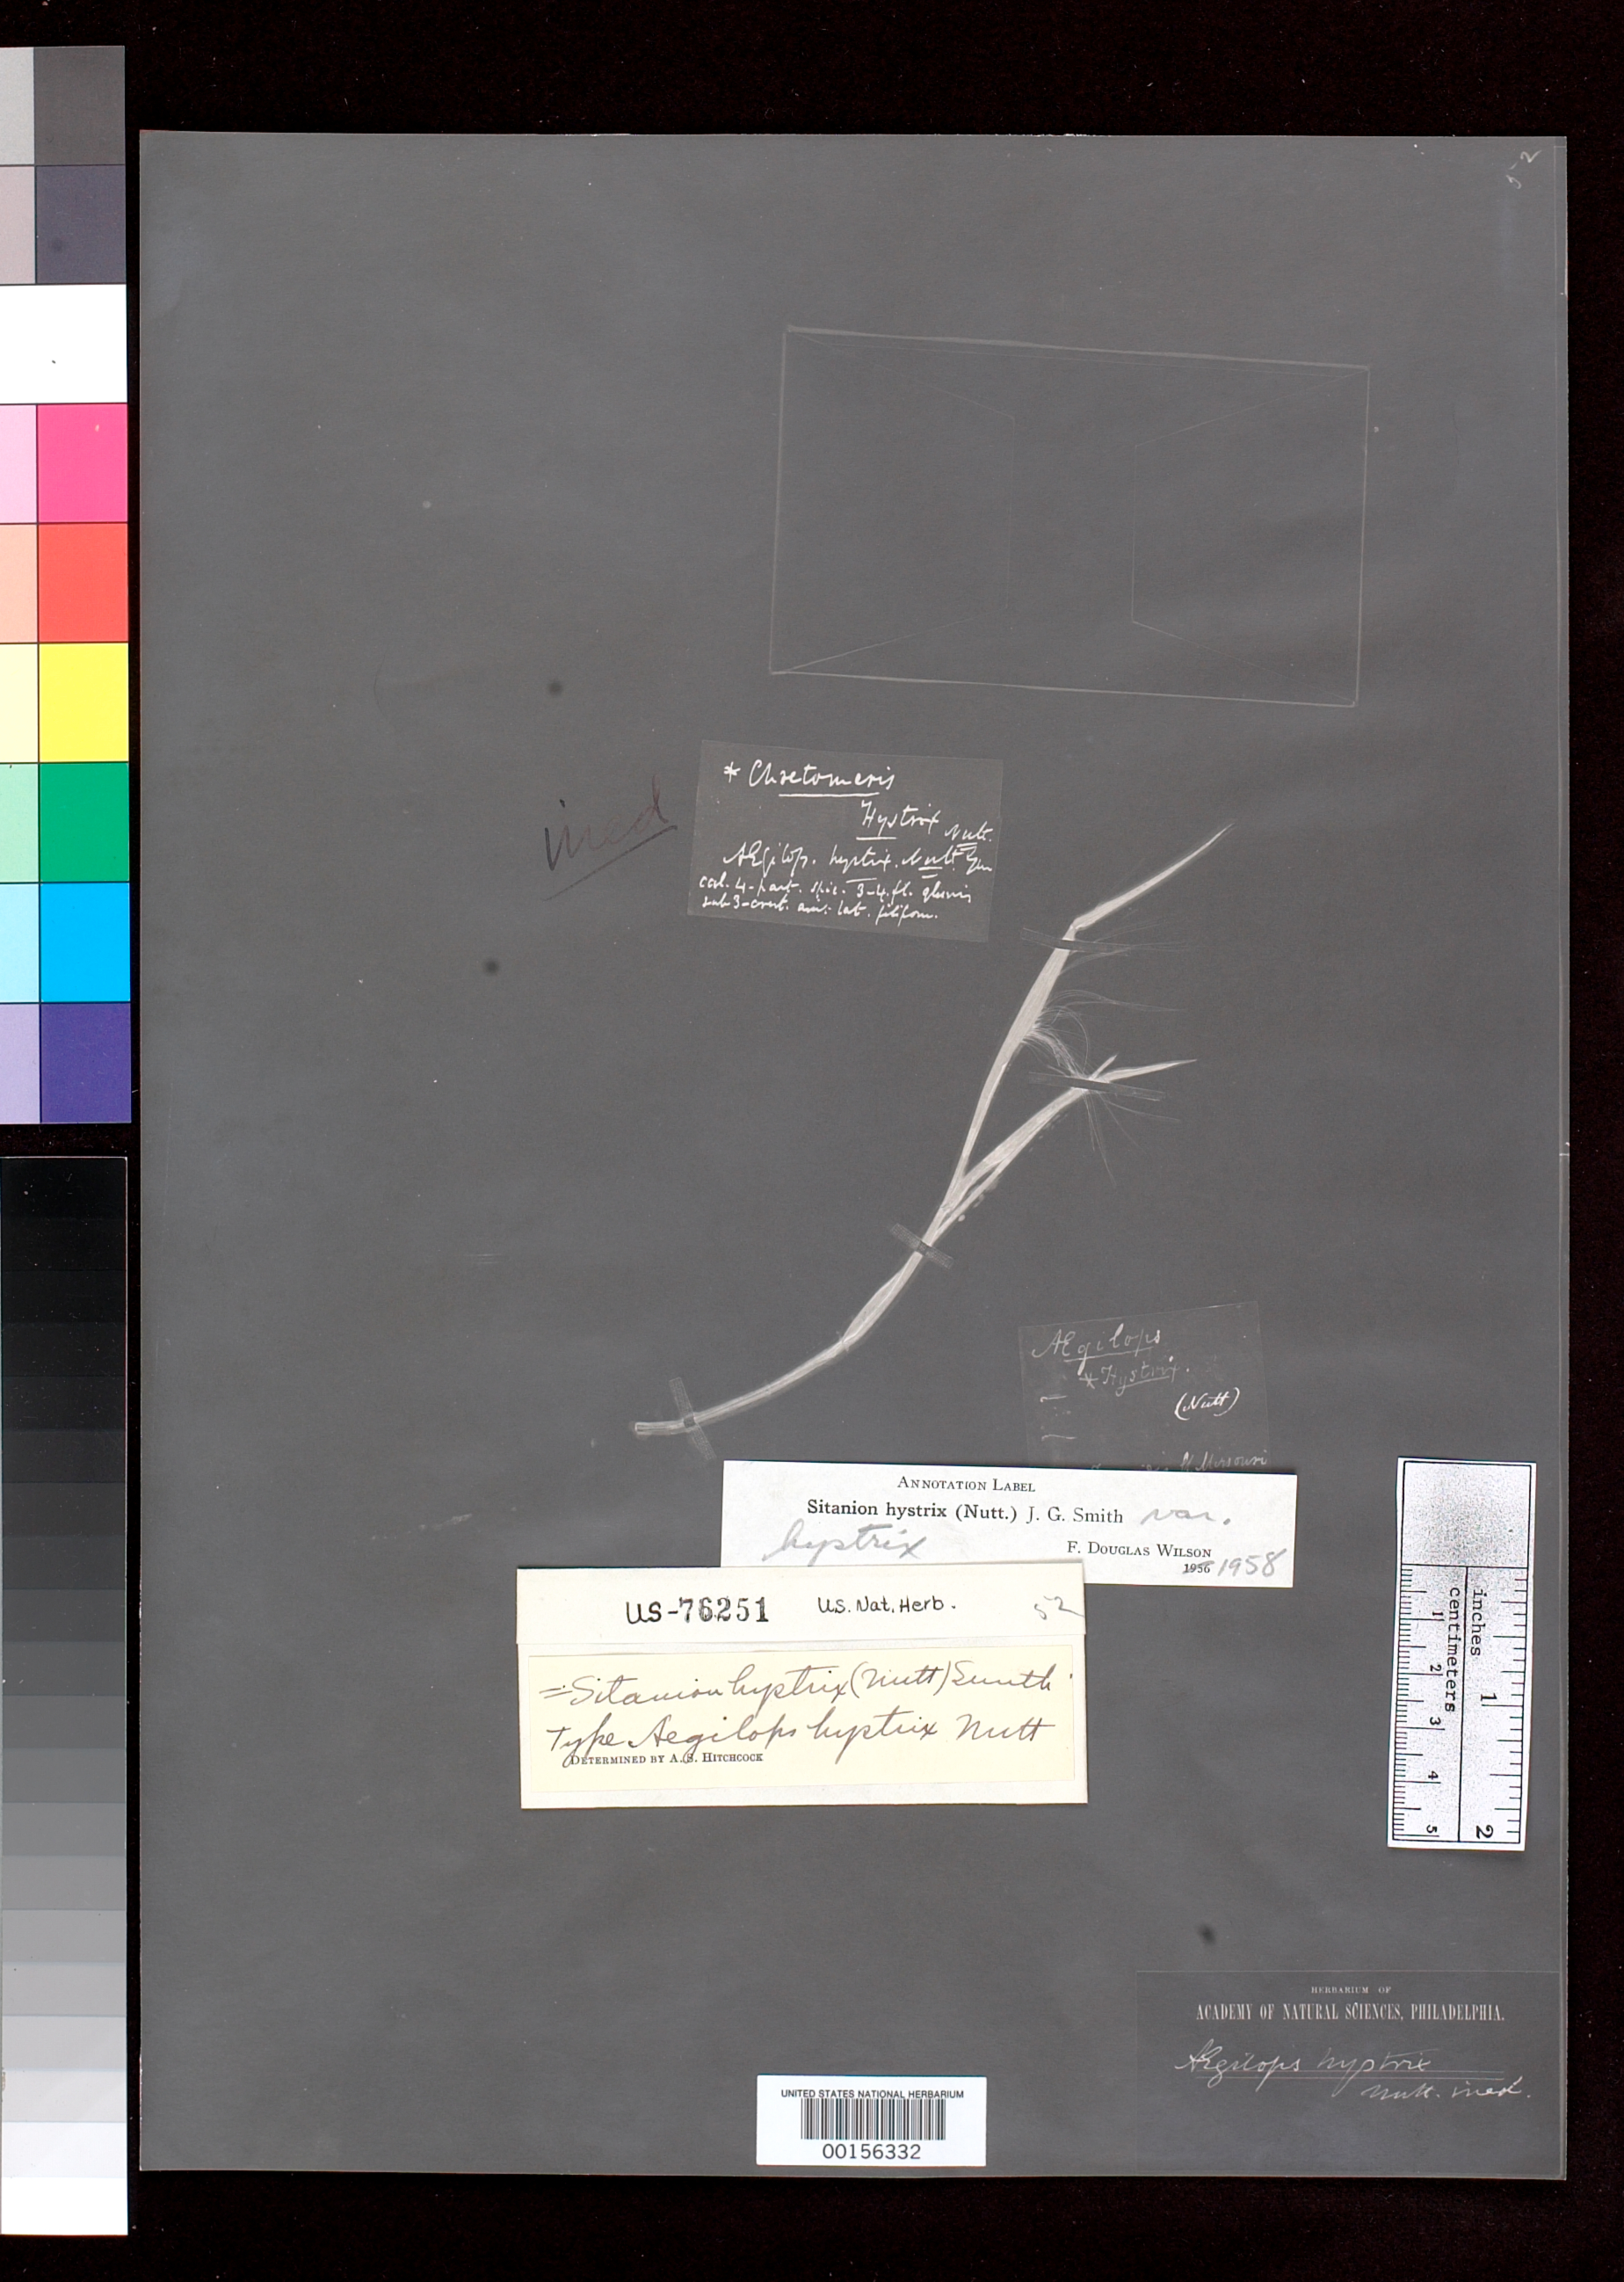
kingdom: Plantae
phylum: Tracheophyta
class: Liliopsida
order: Poales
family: Poaceae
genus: Aegilops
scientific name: Aegilops hystrix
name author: Nutt.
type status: Type Fragment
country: United States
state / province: Missouri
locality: On arid Plains.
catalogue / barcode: US 76251